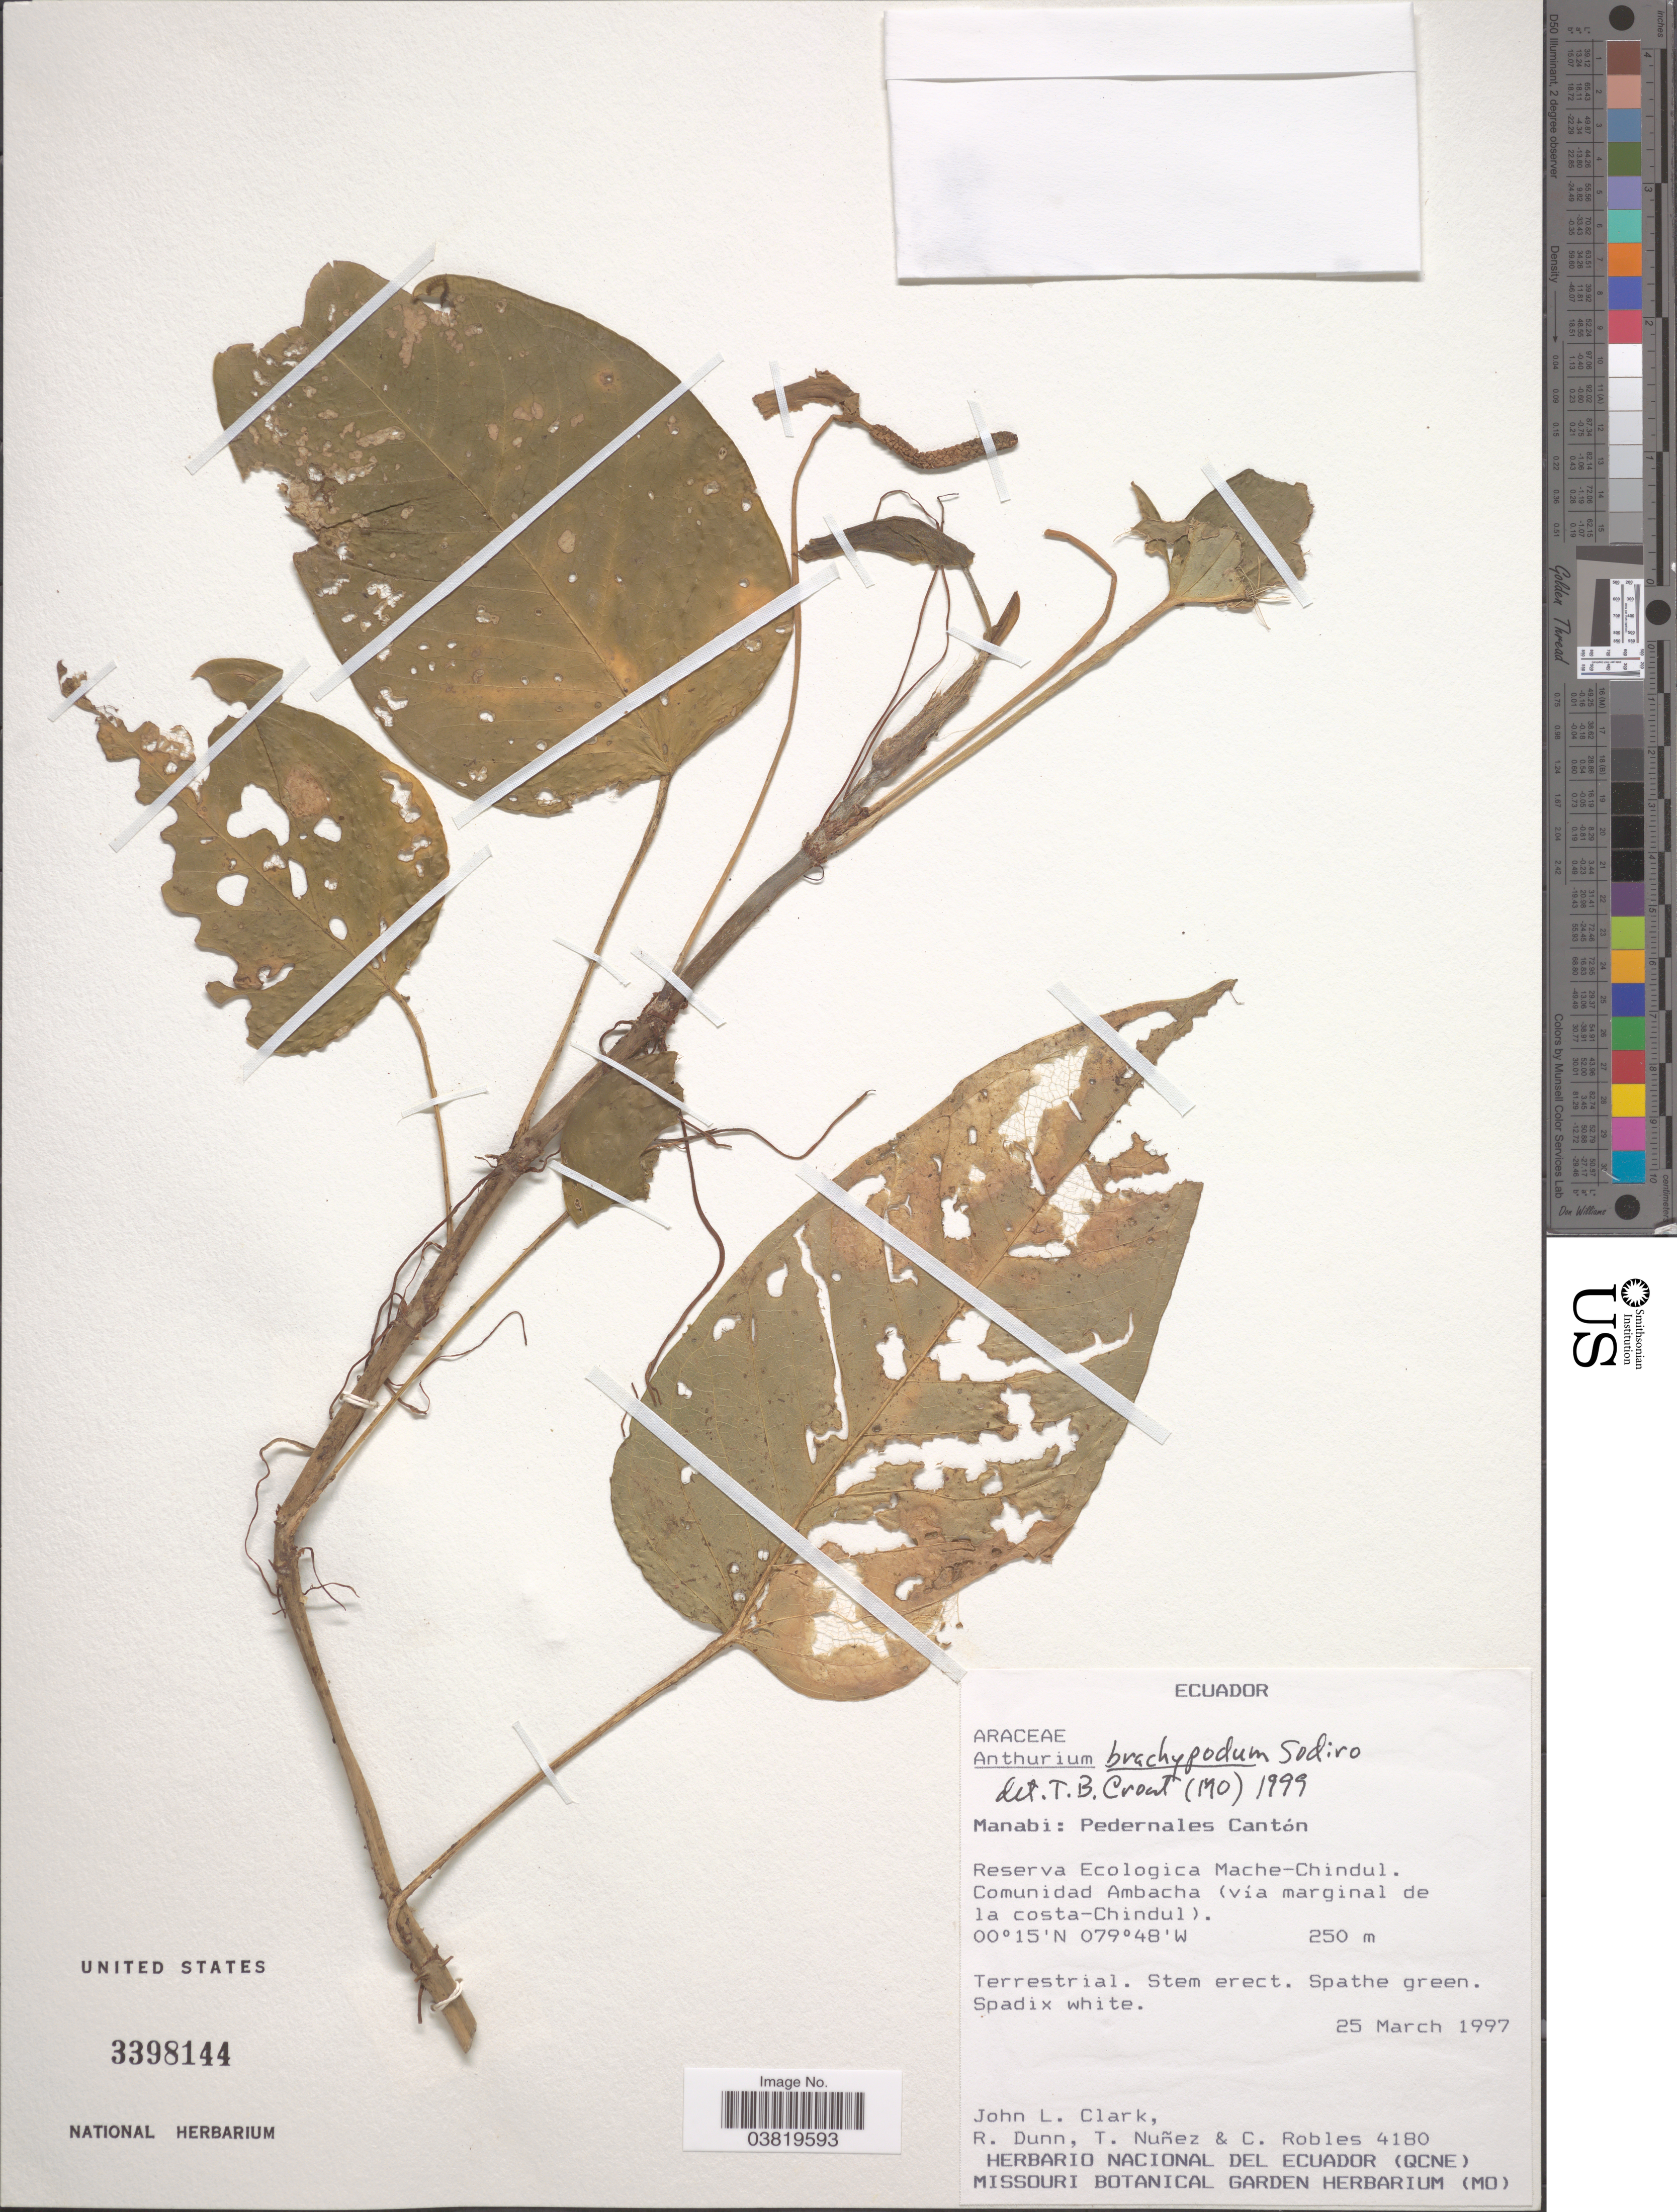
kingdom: Plantae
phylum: Tracheophyta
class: Liliopsida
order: Alismatales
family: Araceae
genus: Anthurium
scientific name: Anthurium brachypodum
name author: Sodiro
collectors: J. L. Clark, R. Dunn, T. Núñez & C. Robles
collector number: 4180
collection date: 1997-03-25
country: Ecuador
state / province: Manabí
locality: Pedernales Cantón. Reserva Ecologica Mache-Chindul. Comunidad Ambacha (vía marginal de la costa-Chindul).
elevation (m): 250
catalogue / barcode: US 3398144